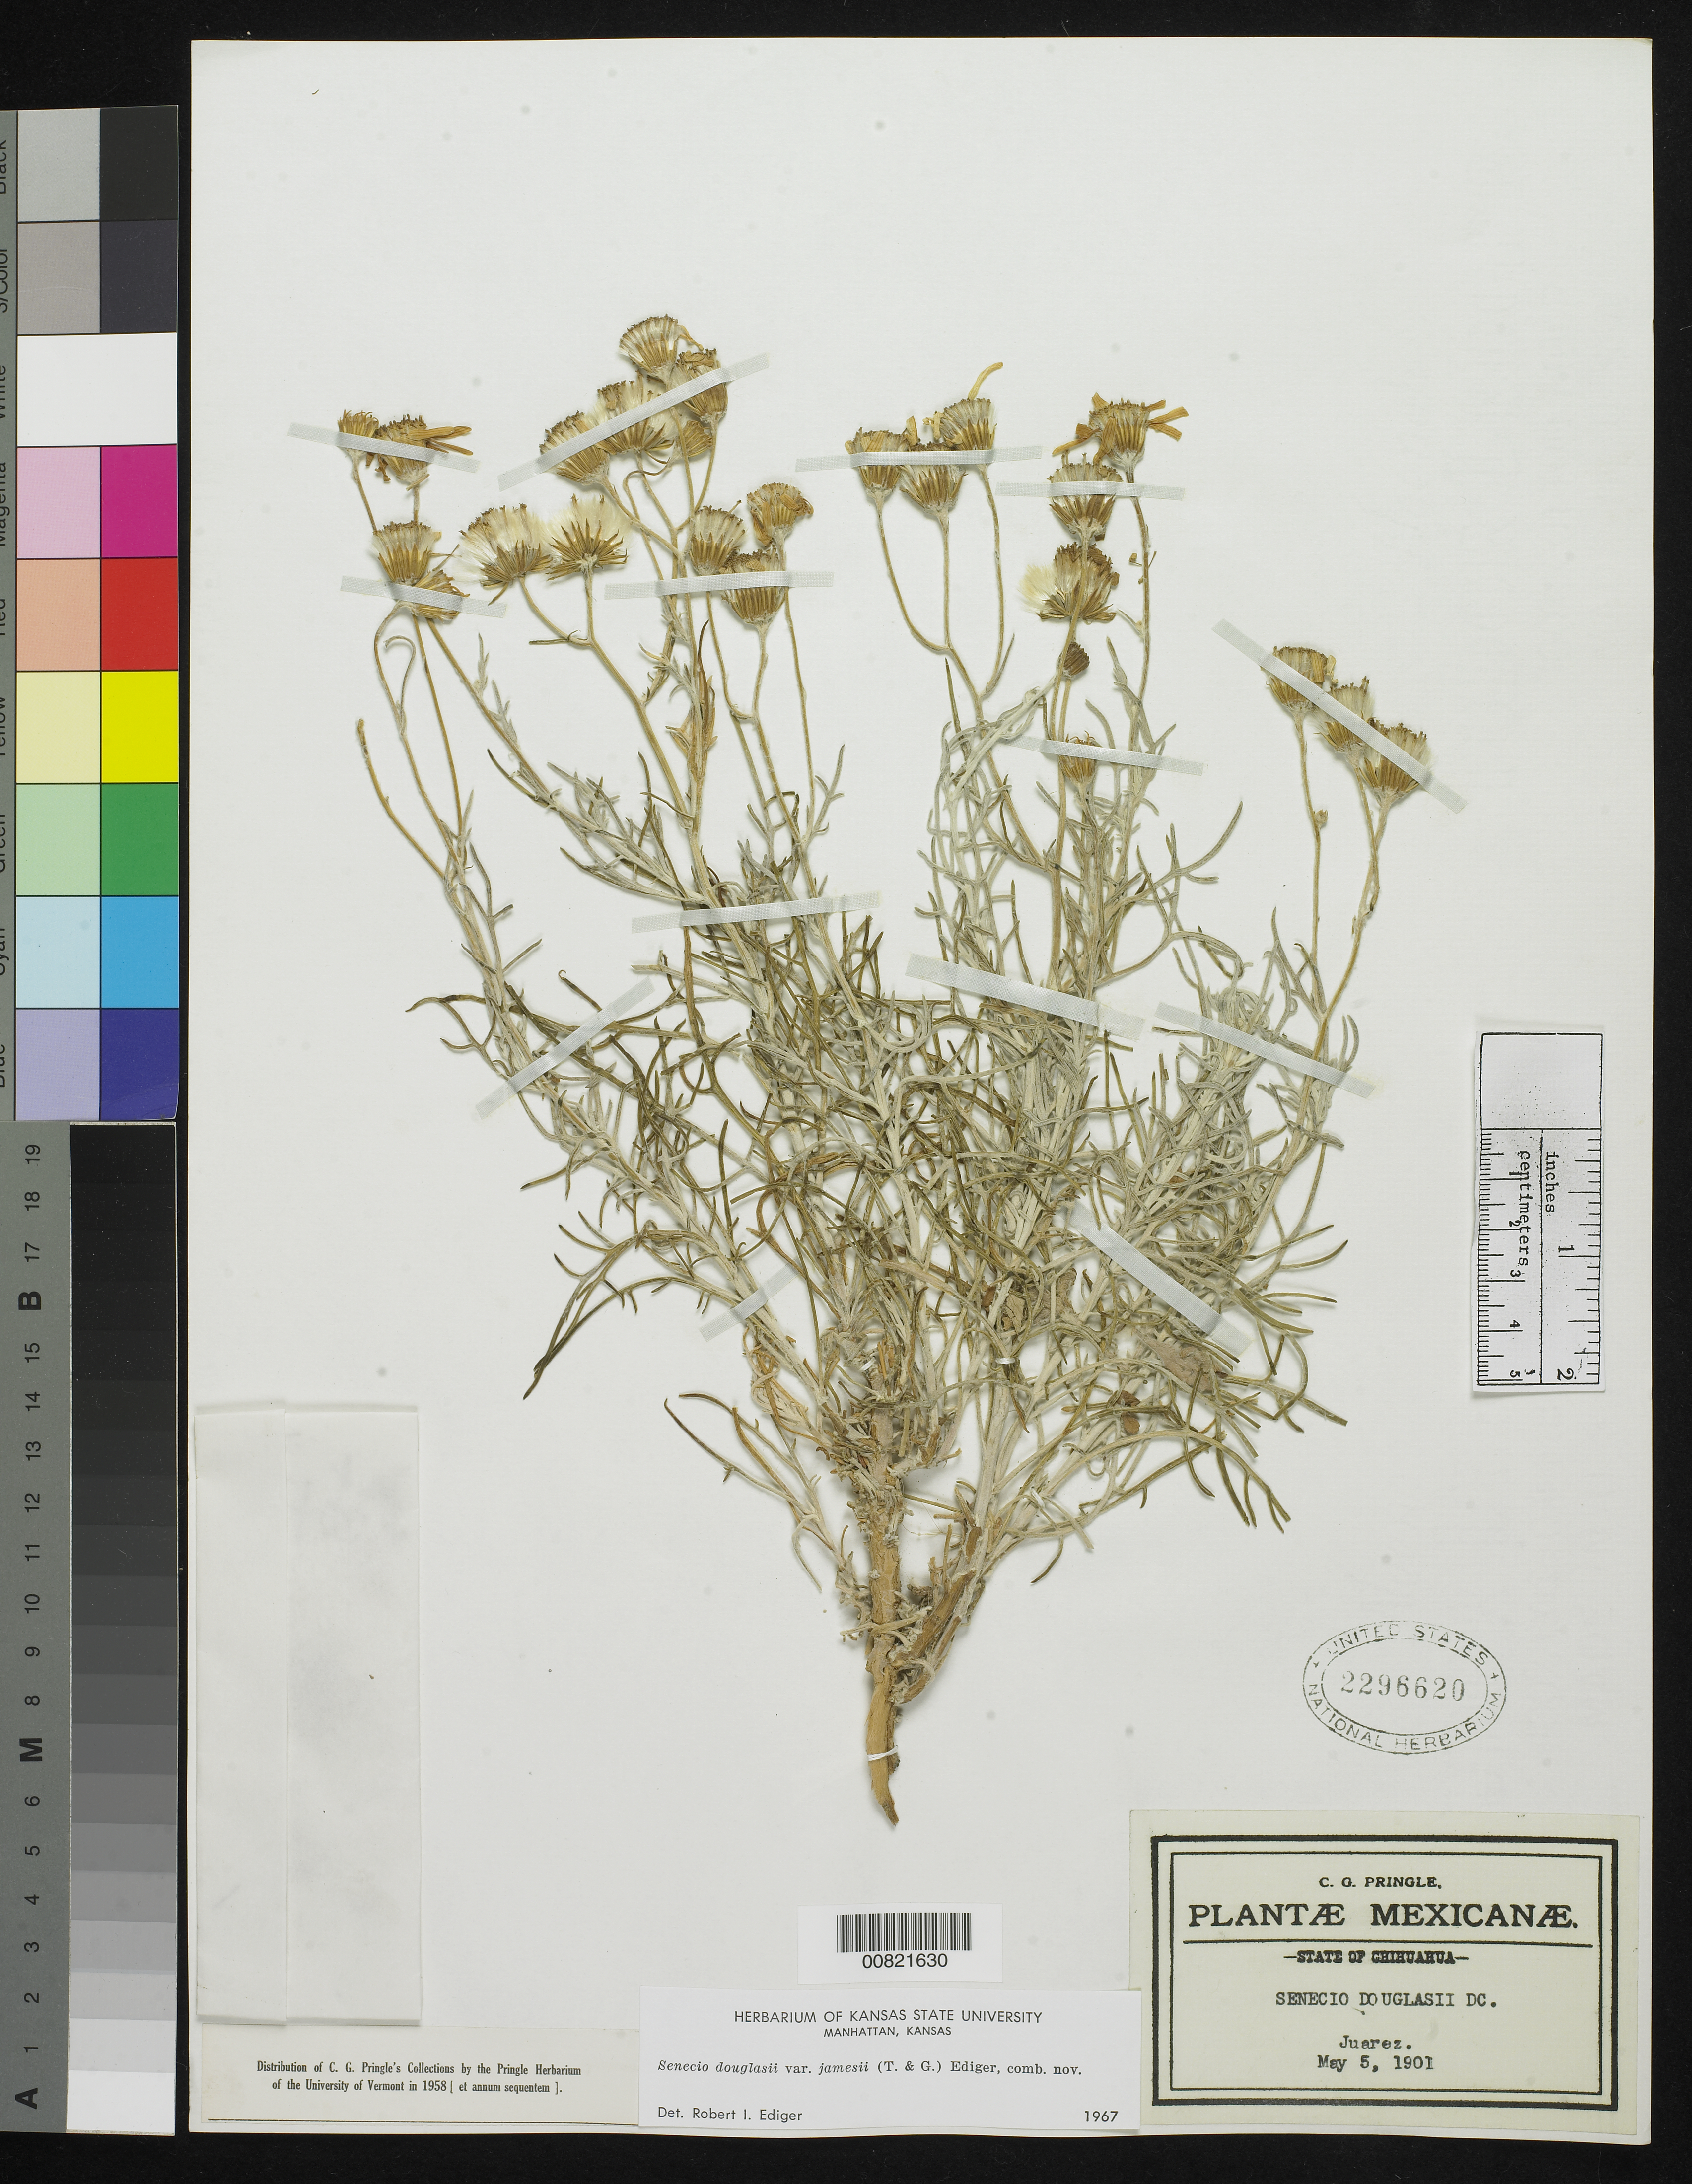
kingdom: Plantae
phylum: Tracheophyta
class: Magnoliopsida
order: Asterales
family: Asteraceae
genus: Senecio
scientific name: Senecio flaccidus var. flaccidus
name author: Less.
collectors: C. G. Pringle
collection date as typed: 05 May 1901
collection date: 1901-05-05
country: Mexico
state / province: Chihuahua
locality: Ciudad Juárez, Chihuahua.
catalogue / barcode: US 2296620